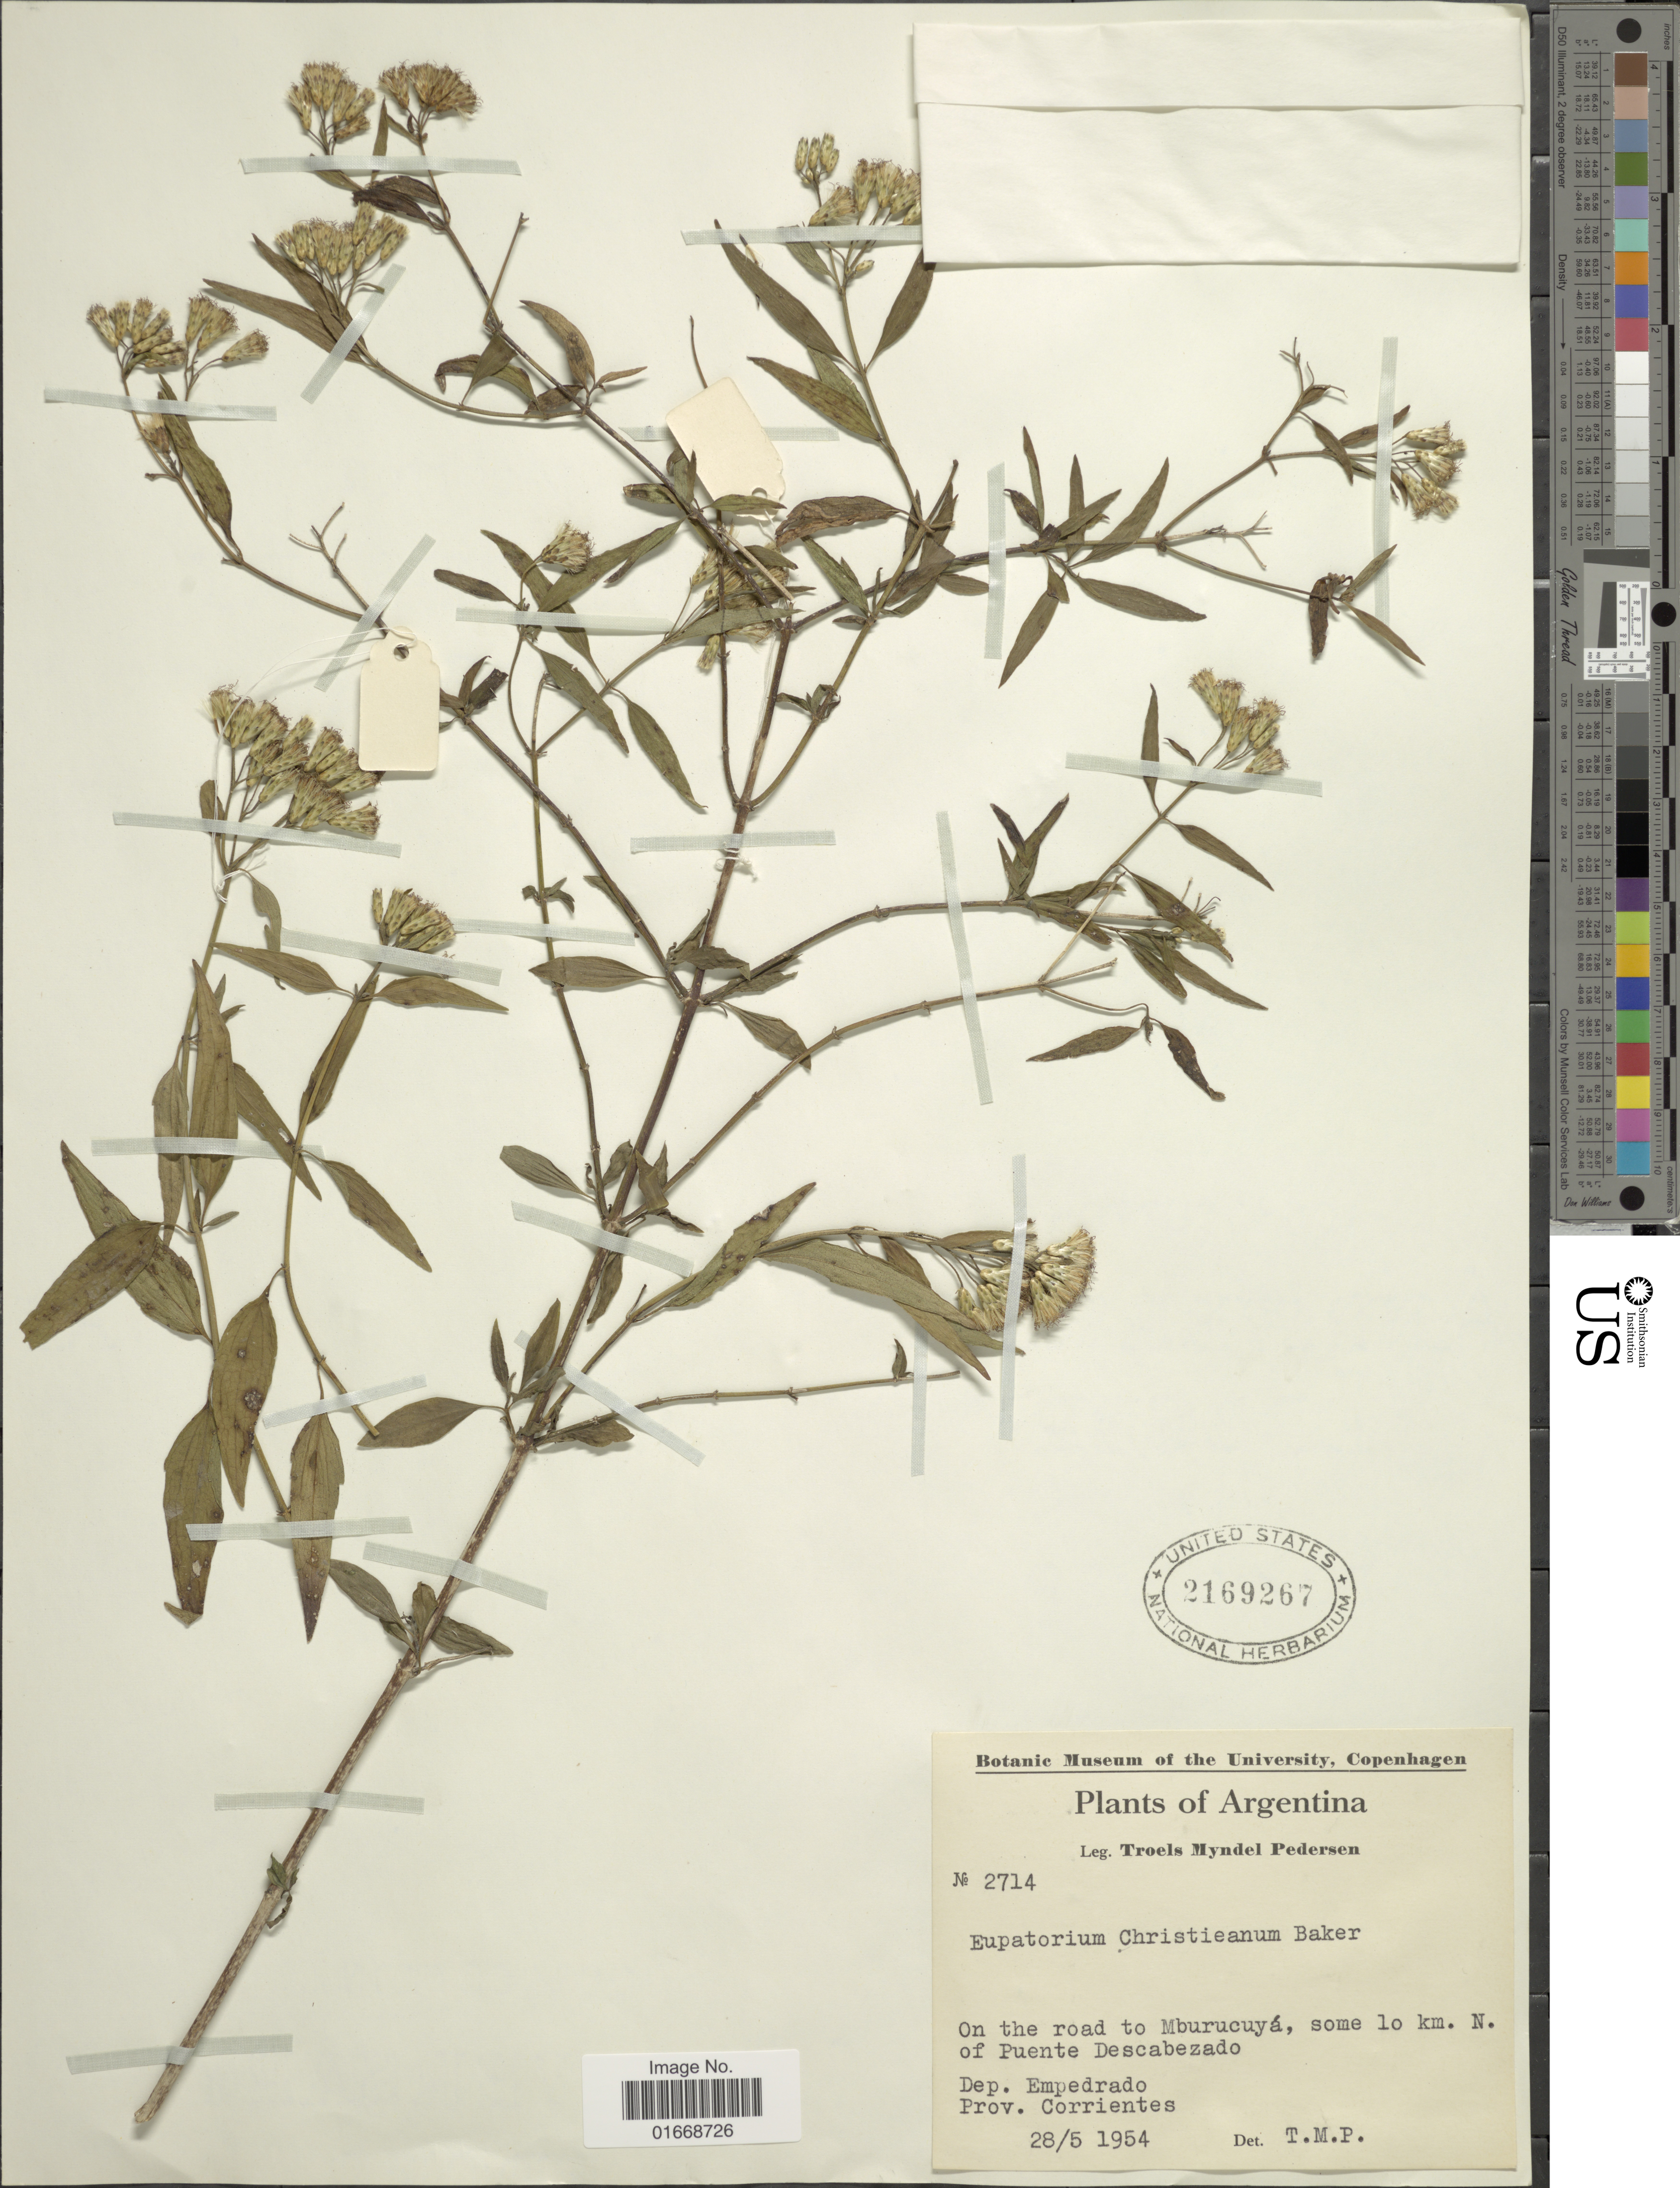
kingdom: Plantae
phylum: Tracheophyta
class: Magnoliopsida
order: Asterales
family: Asteraceae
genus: Chromolaena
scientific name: Chromolaena christieana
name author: (Baker) R.M. King & H. Rob.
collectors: T. Pederson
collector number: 2714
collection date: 1954-05-28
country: Argentina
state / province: Corrientes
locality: On the road to Mburucuya, some 10 km. N. of Puente Descabezado, Dep. Empedrado, Prov. Corrientes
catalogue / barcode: US 2169267